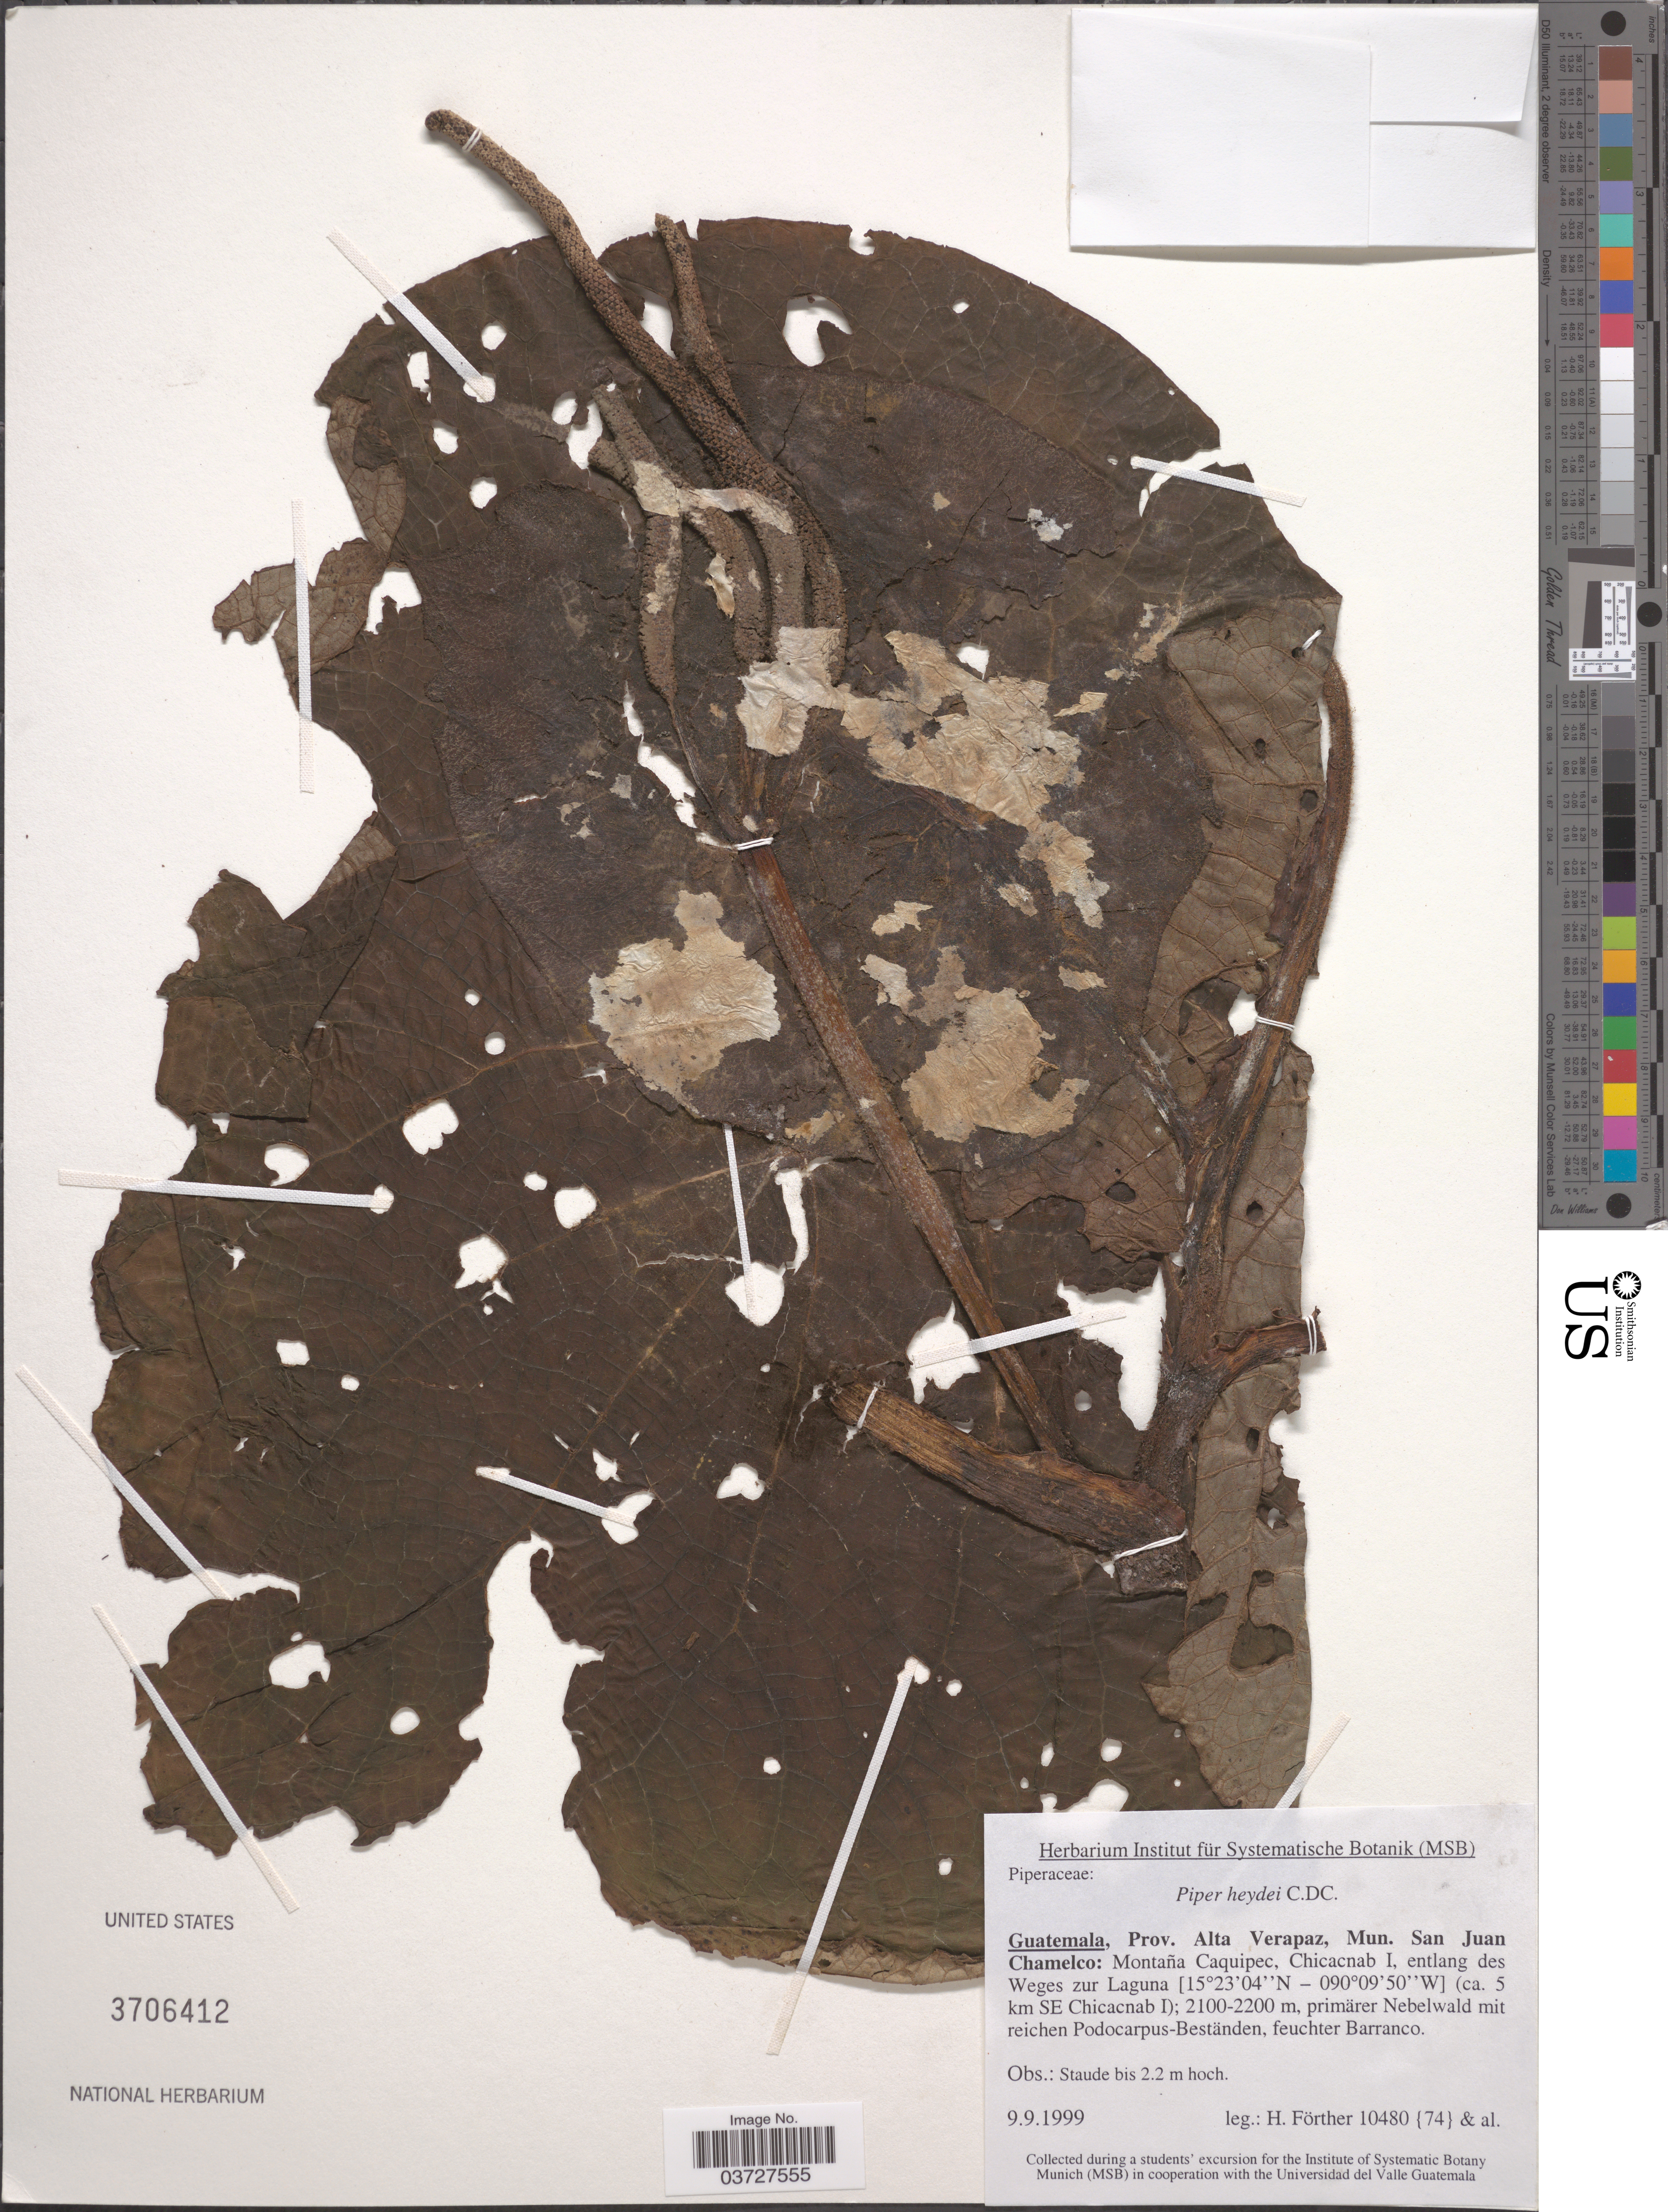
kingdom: Plantae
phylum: Tracheophyta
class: Magnoliopsida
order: Piperales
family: Piperaceae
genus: Piper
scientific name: Piper heydei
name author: C. DC.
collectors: H. Förther & et al.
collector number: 10480 {74}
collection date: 1999-09-09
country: Guatemala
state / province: Alta Verapaz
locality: Mun. San Juan Chamelco: Montaña Caquipec, Chicacnab I, entlang des Weges zur Laguna (ca. 5 km SE Chicacnab I).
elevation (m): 2100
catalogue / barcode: US 3706412